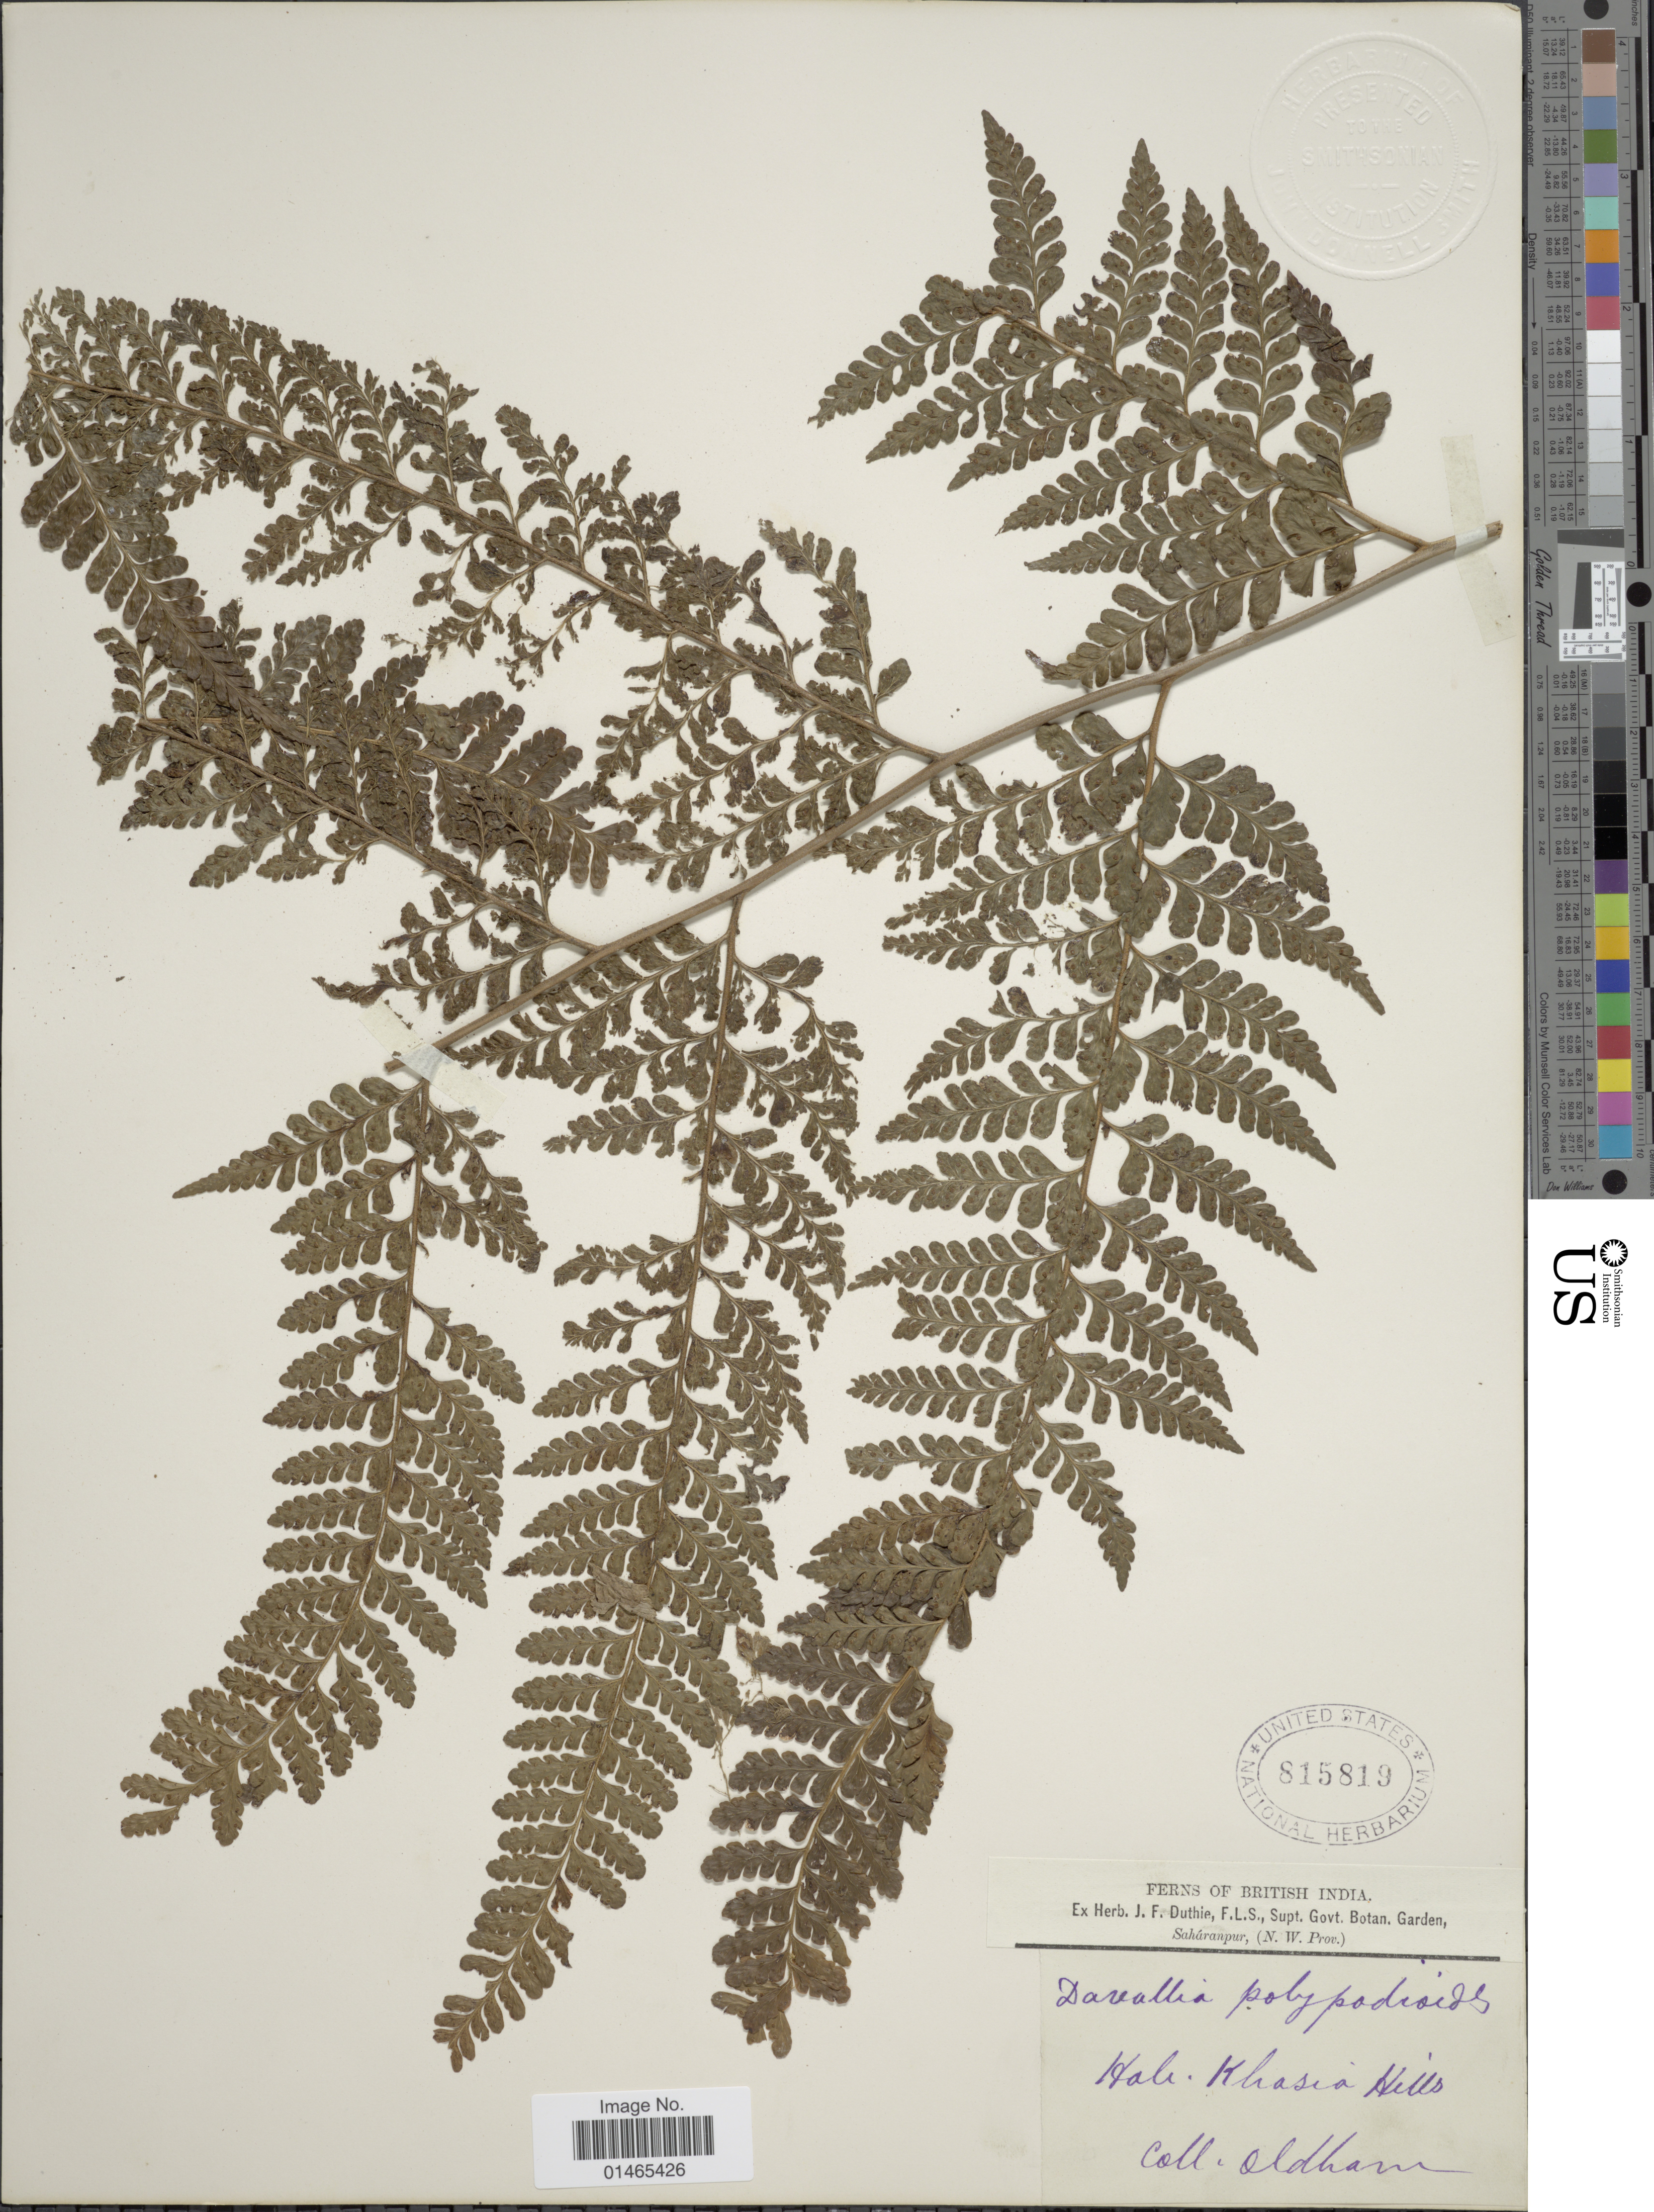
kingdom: Plantae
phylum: Tracheophyta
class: Polypodiopsida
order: Polypodiales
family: Dennstaedtiaceae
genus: Microlepia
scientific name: Microlepia rhomboidea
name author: (Wall. ex Kunze) Prantl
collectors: Oldham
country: India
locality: British India, Saháranpur, (N.W. Prov), Habi, Khasia Hills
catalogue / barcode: US 815819